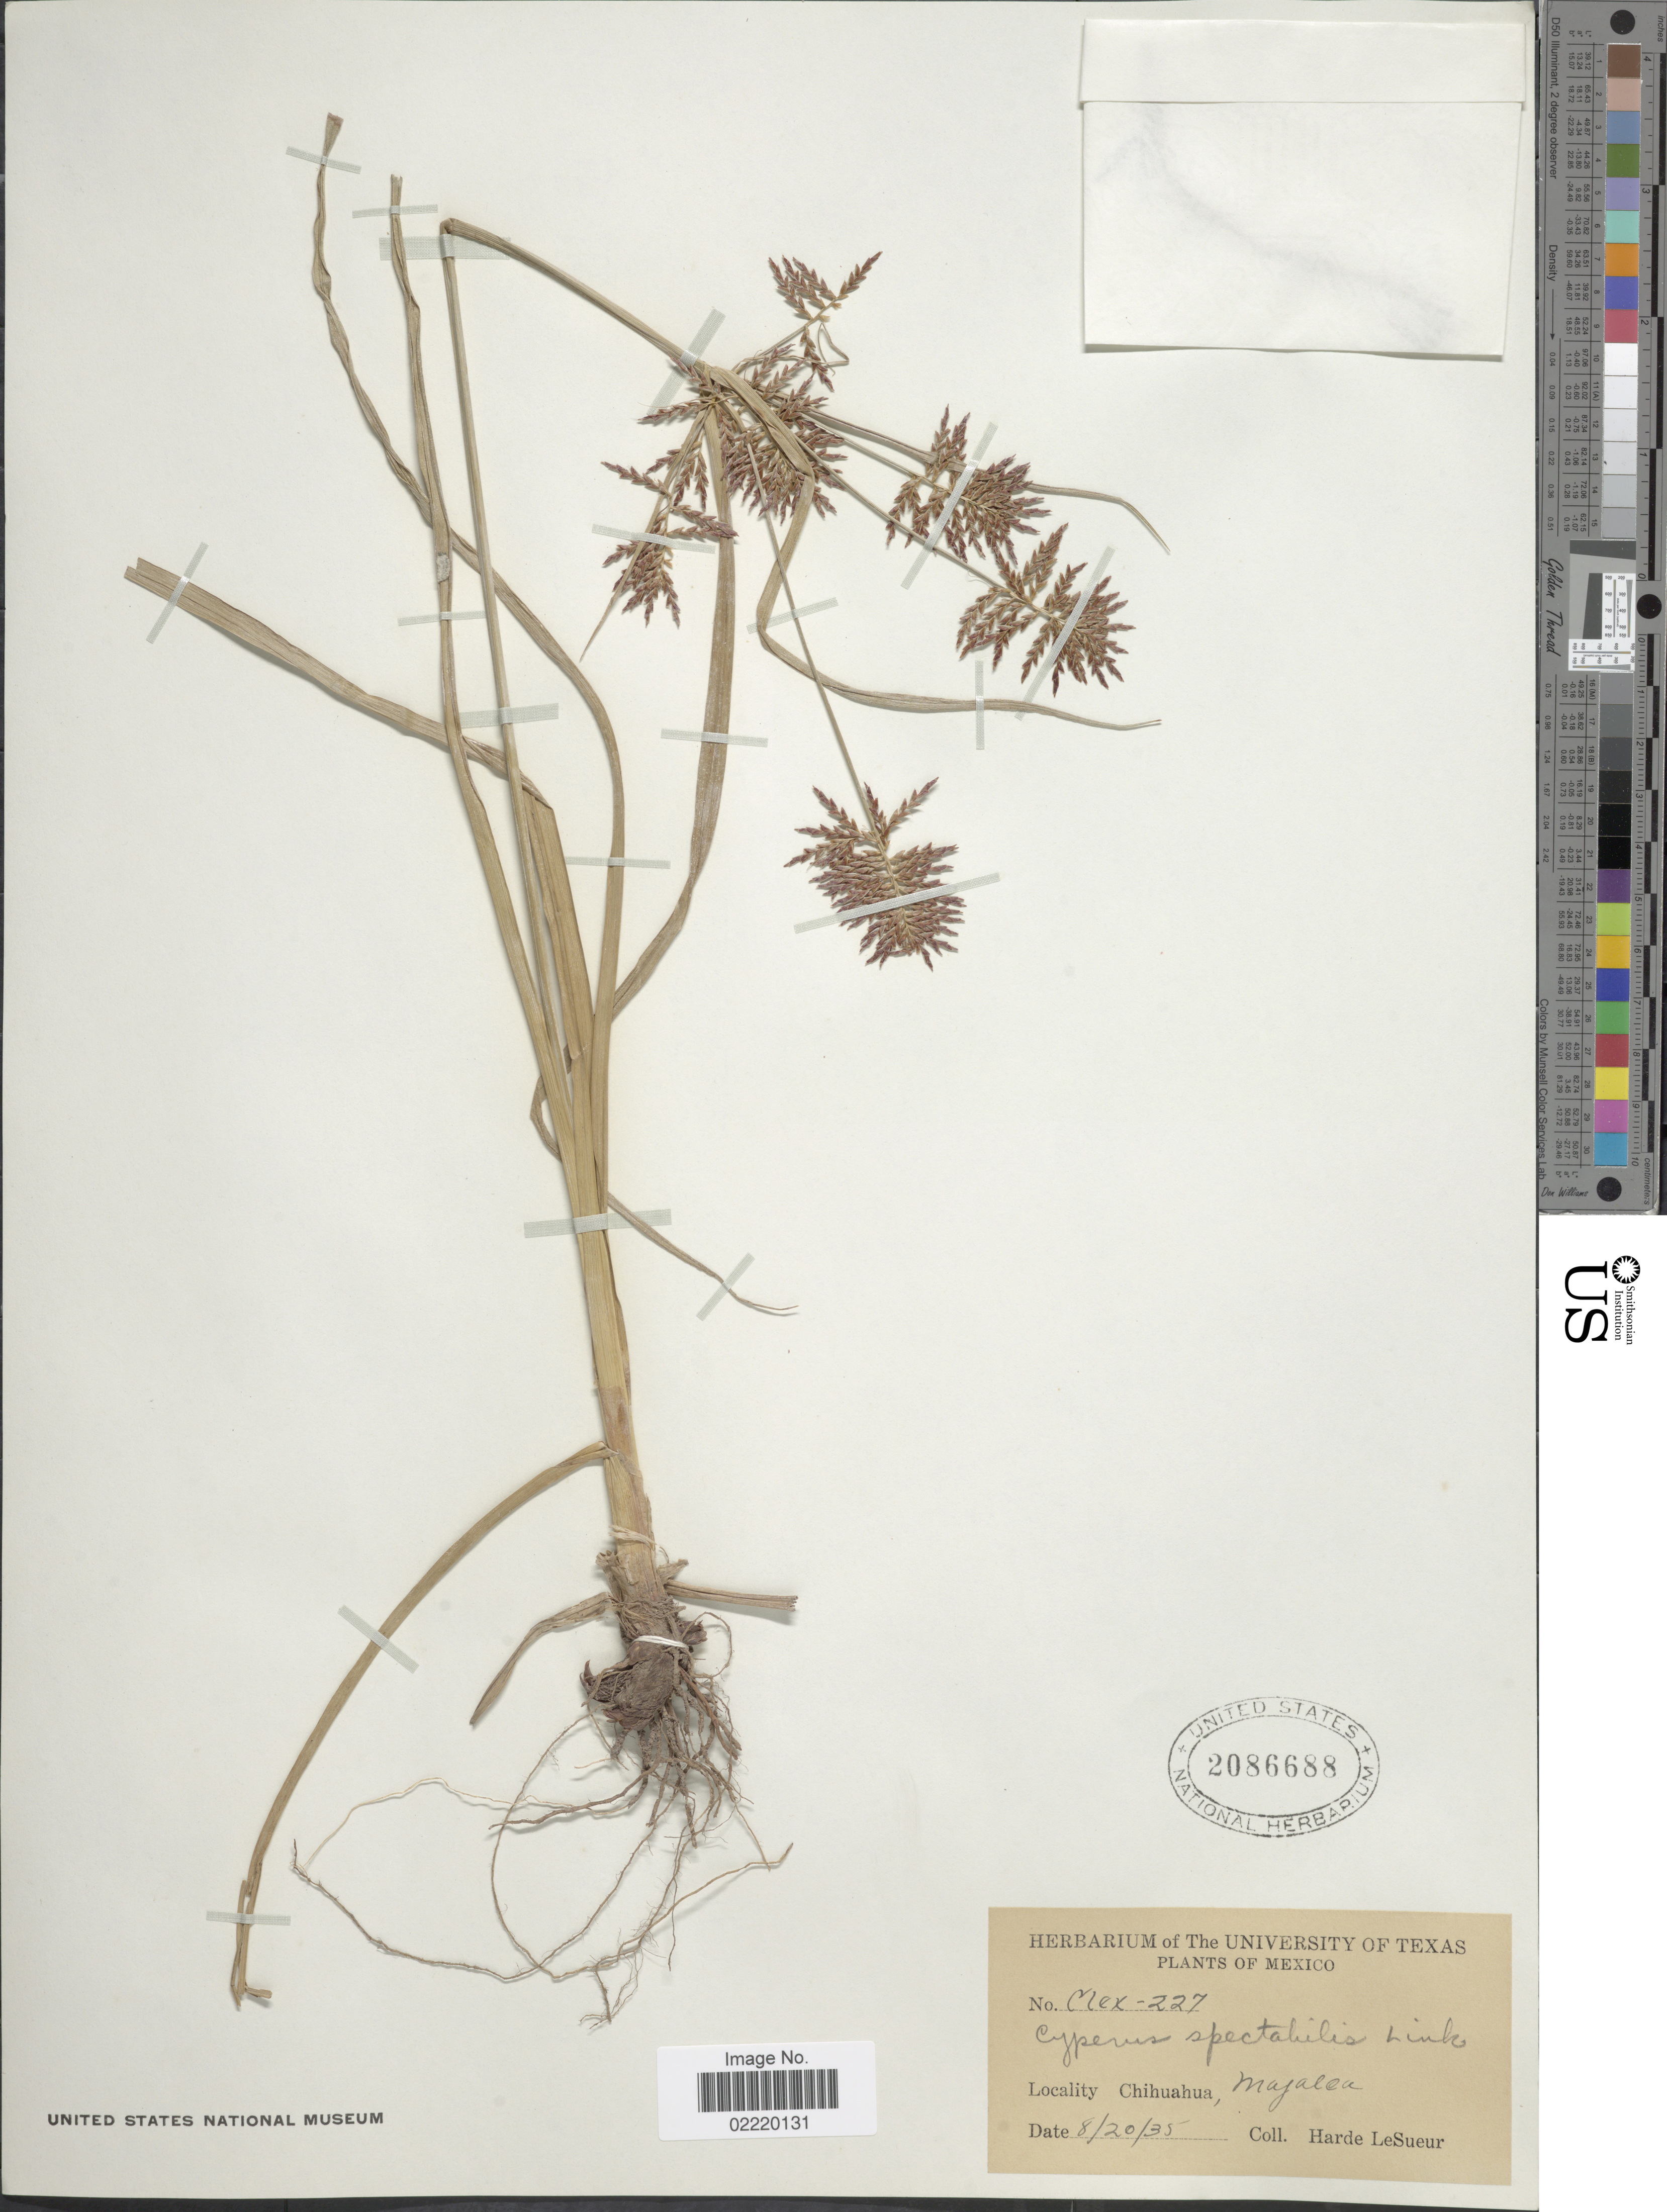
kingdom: Plantae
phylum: Tracheophyta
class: Liliopsida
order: Poales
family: Cyperaceae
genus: Cyperus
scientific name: Cyperus spectabilis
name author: Link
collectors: H. LeSueur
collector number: Mex-227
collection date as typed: Transcribed d/m/y: 20/8/35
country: Mexico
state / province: Chihuahua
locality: Majalca.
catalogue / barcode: US 2086688